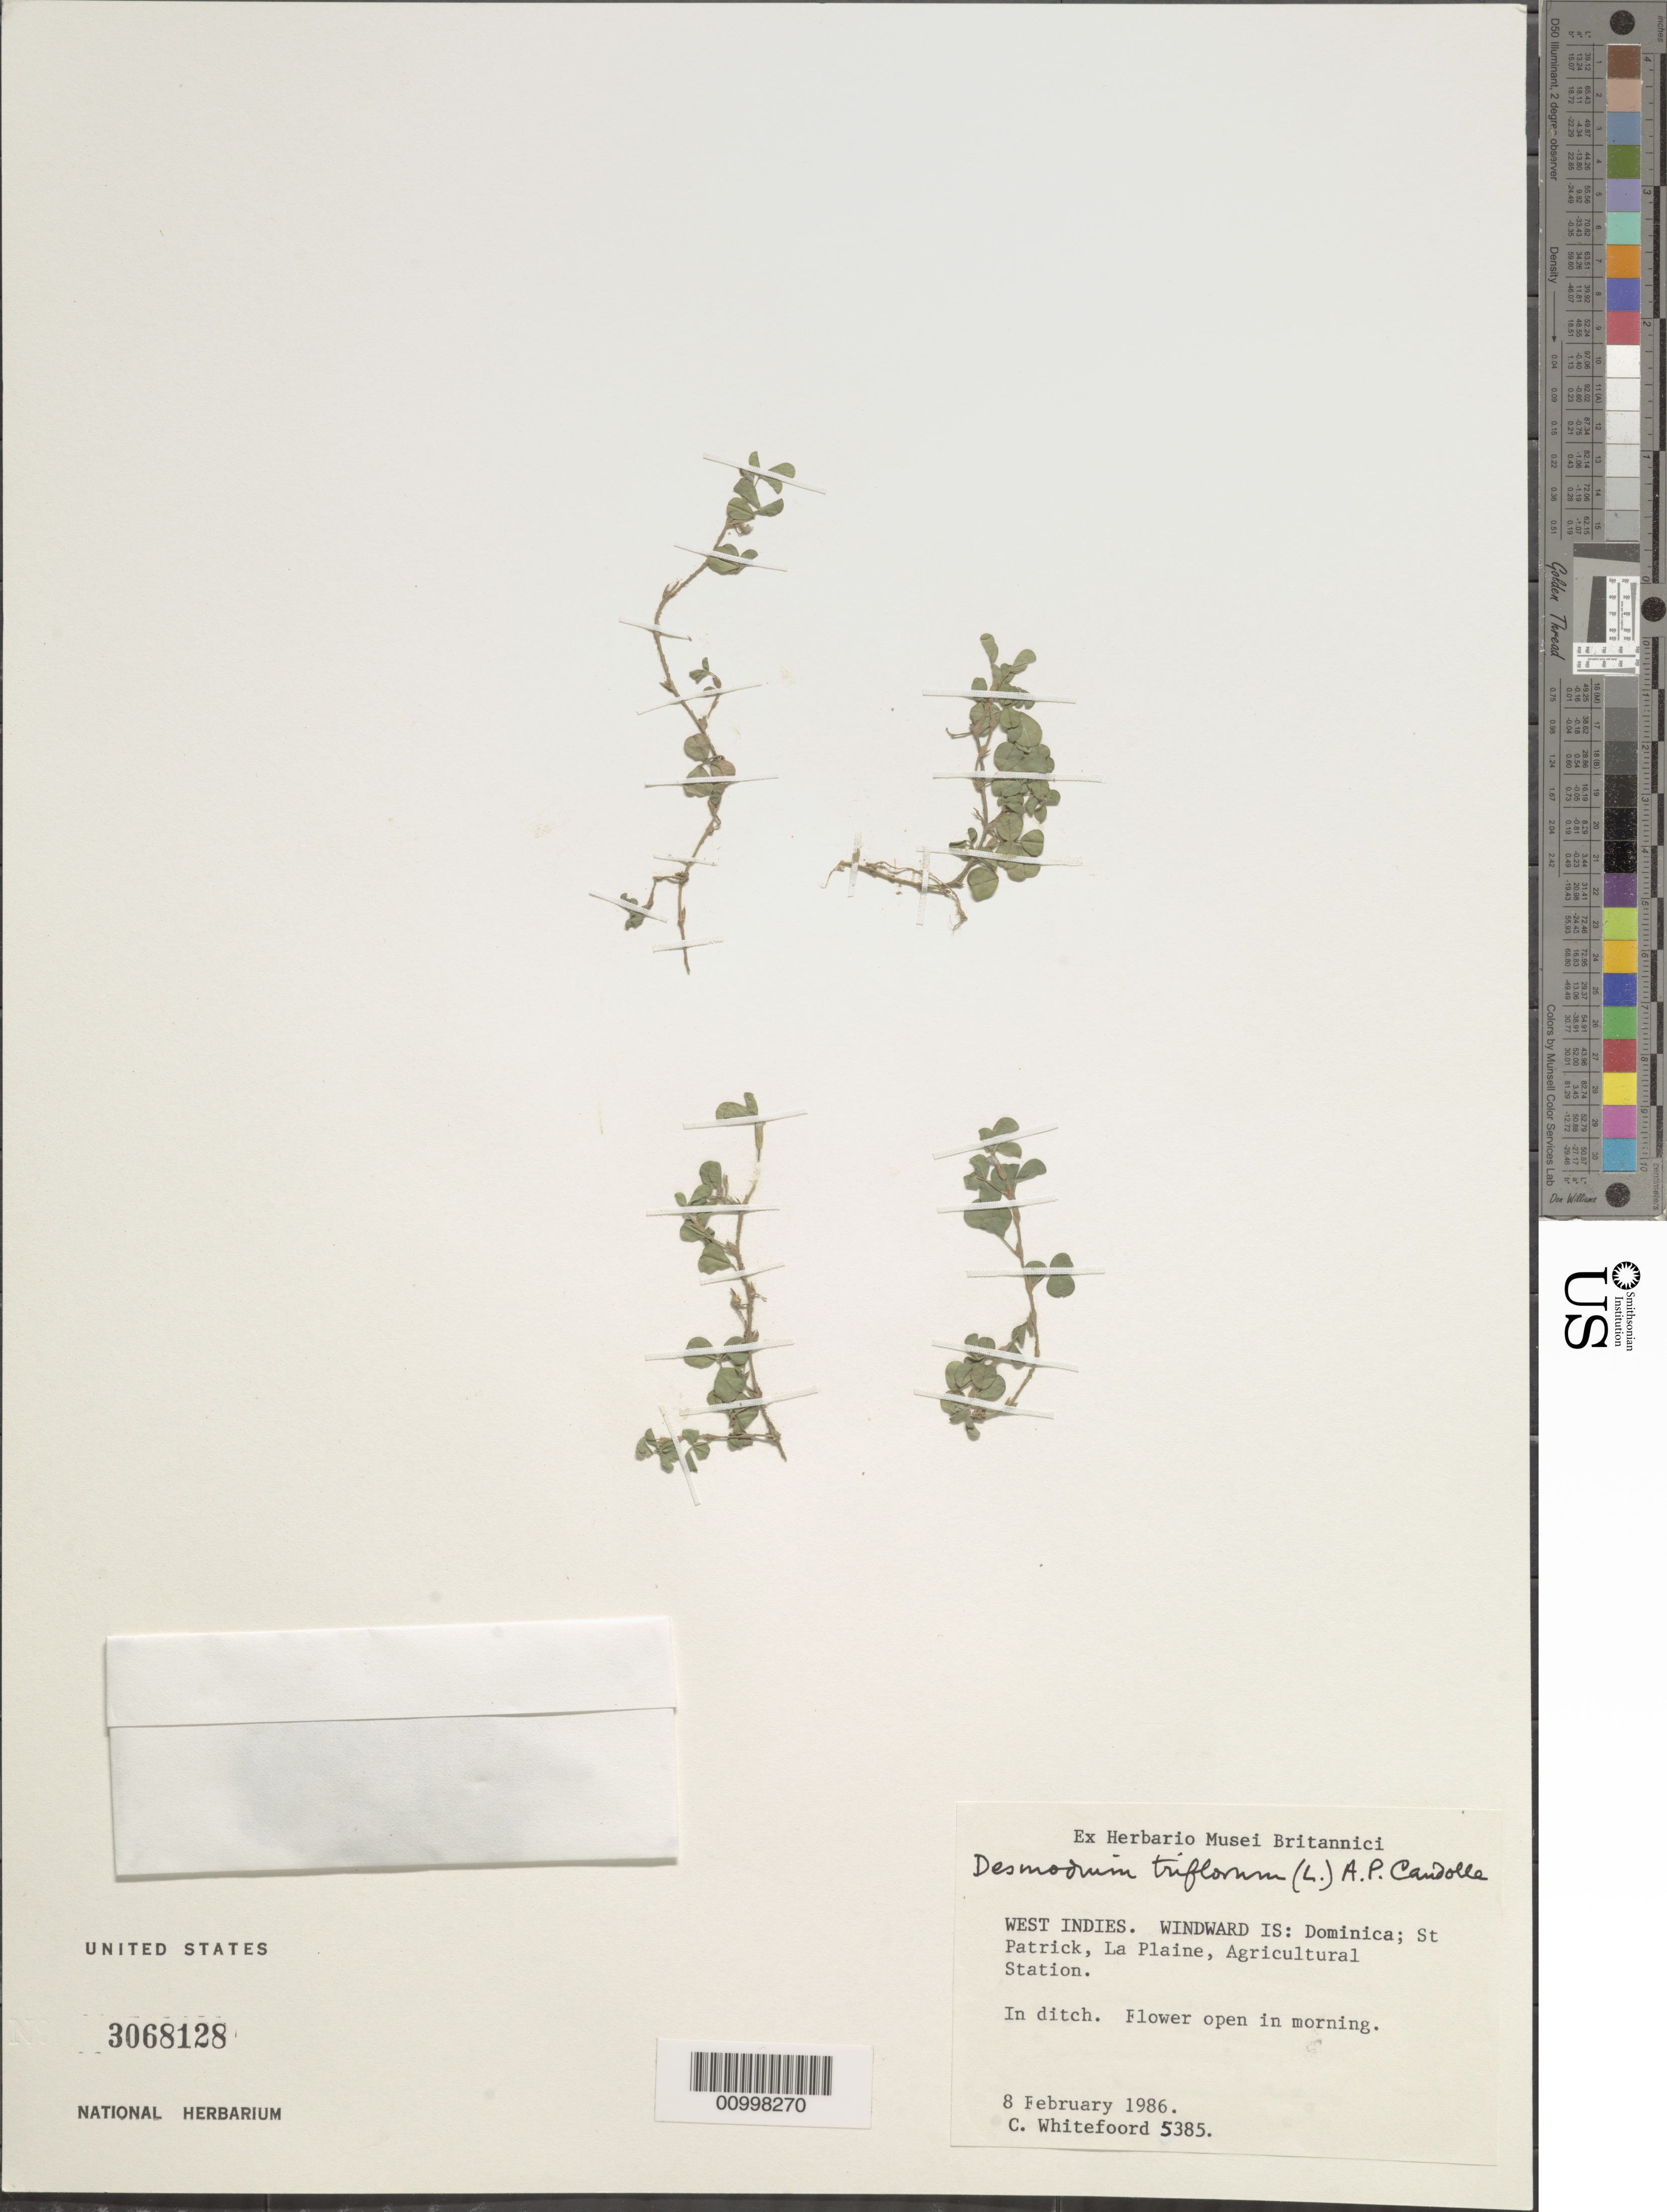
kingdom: Plantae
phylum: Tracheophyta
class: Magnoliopsida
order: Fabales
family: Fabaceae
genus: Grona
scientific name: Grona triflora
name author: (L.) H. Ohashi & K. Ohashi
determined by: Strong, Mark T., (BOT), Smithsonian Institution - National Museum of Natural History (UNITED STATES)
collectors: C. Whitefoord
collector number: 5385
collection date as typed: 08 Feb 1986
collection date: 1986-02-08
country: Dominica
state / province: St. Patrick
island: Dominica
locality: La Plaine, Agricultural Station. In ditch.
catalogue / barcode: US 3068128